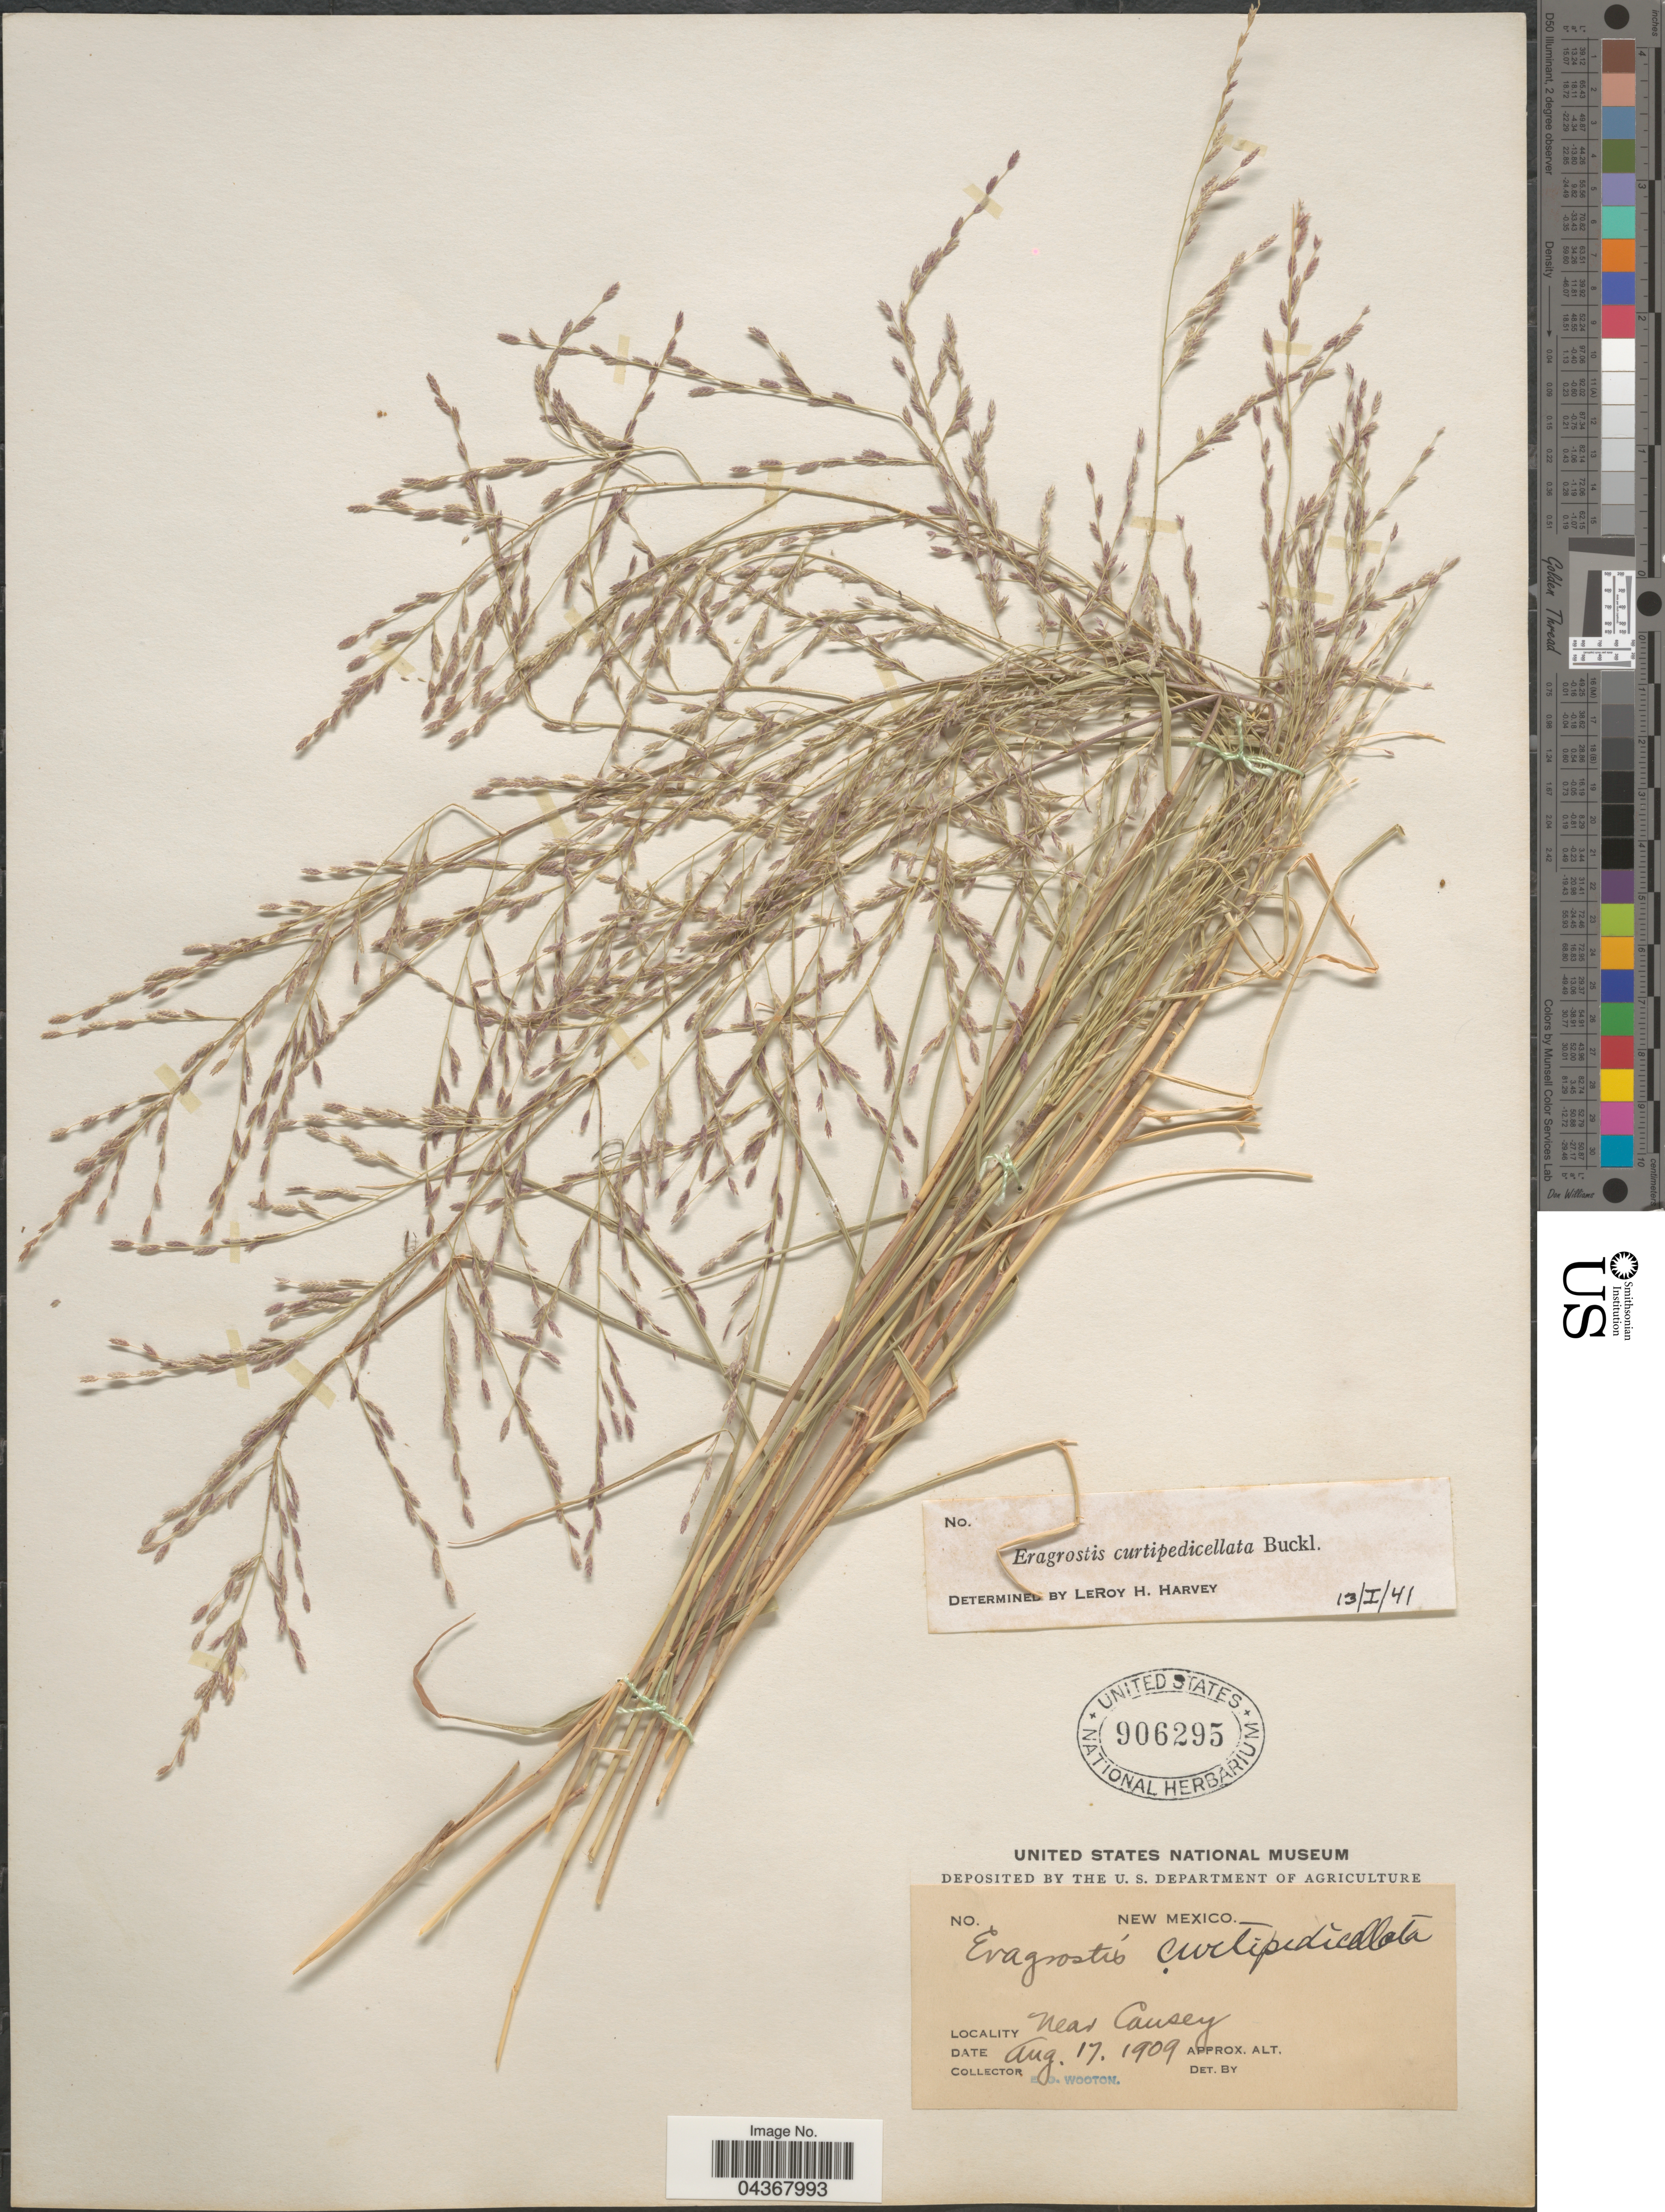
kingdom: Plantae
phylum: Tracheophyta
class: Liliopsida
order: Poales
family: Poaceae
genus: Eragrostis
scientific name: Eragrostis curtipedicellata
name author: Buckley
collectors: E. O. Wooton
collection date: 1909-08-17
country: United States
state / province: New Mexico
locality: Near Causey.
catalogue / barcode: US 906295